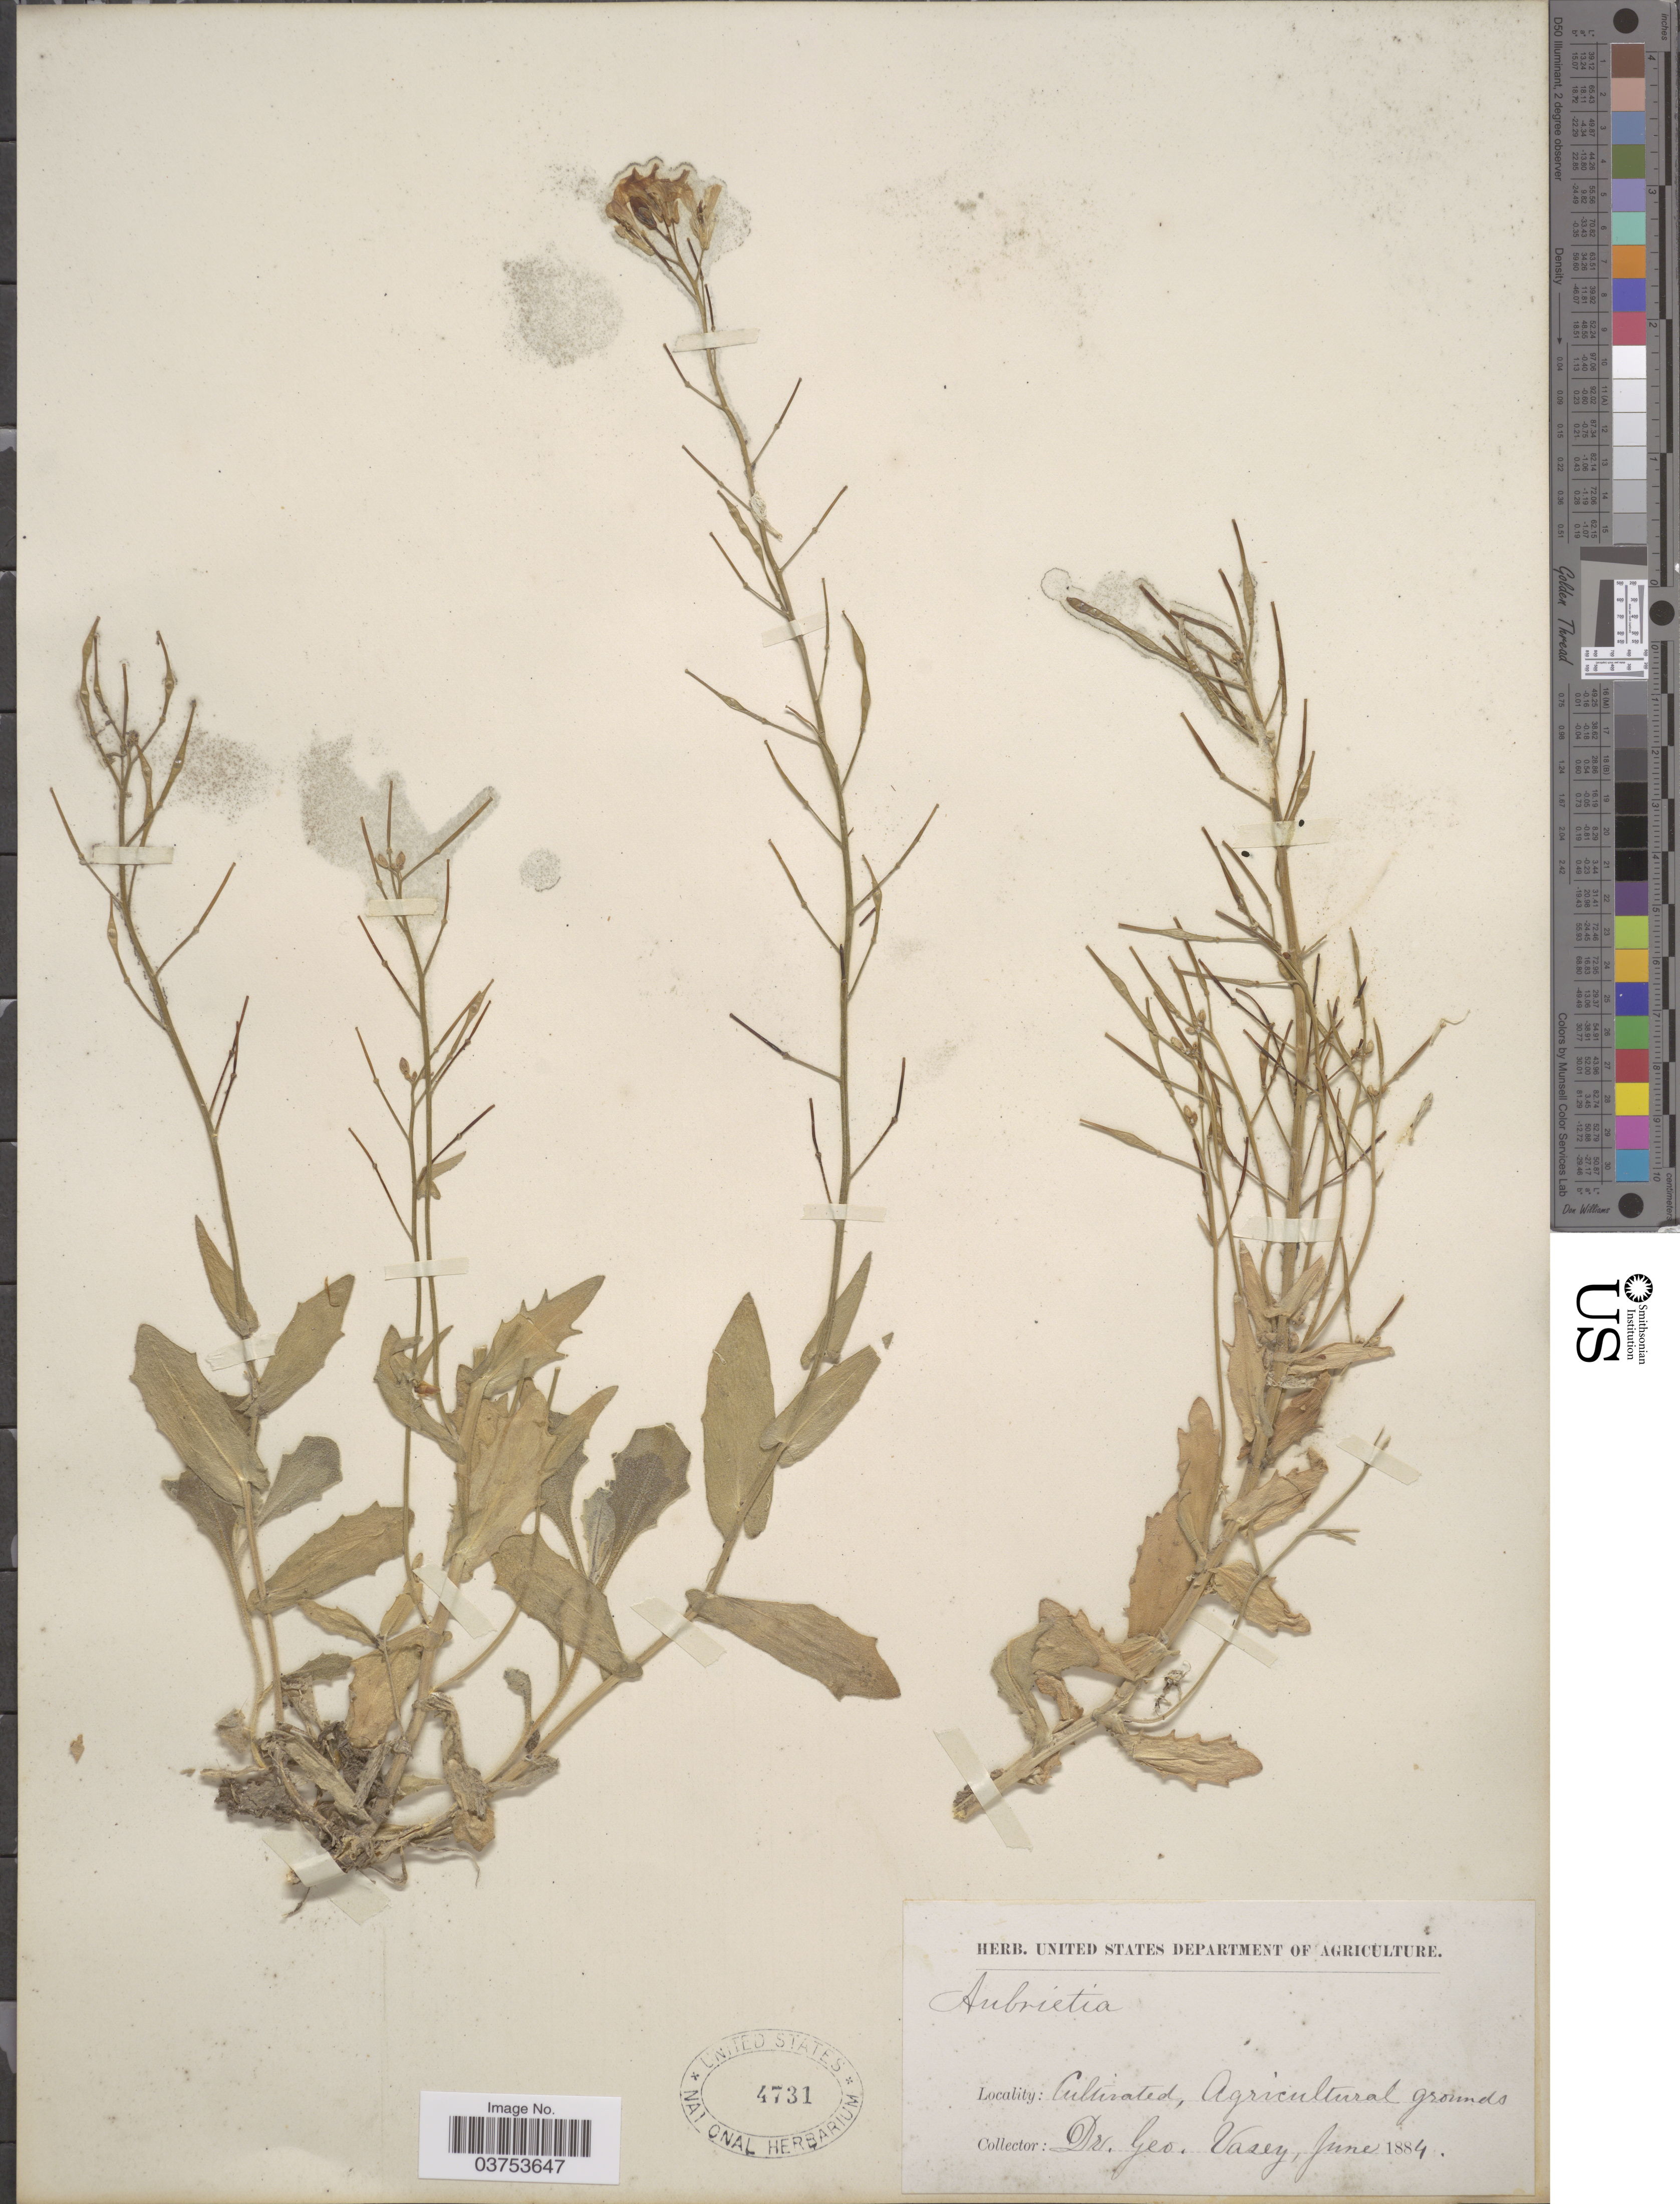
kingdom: Plantae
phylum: Tracheophyta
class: Magnoliopsida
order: Brassicales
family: Brassicaceae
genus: Aubrieta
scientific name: Aubrieta sp.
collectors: G. R. Vasey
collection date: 1884-06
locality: Agricultural grounds.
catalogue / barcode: US 4731